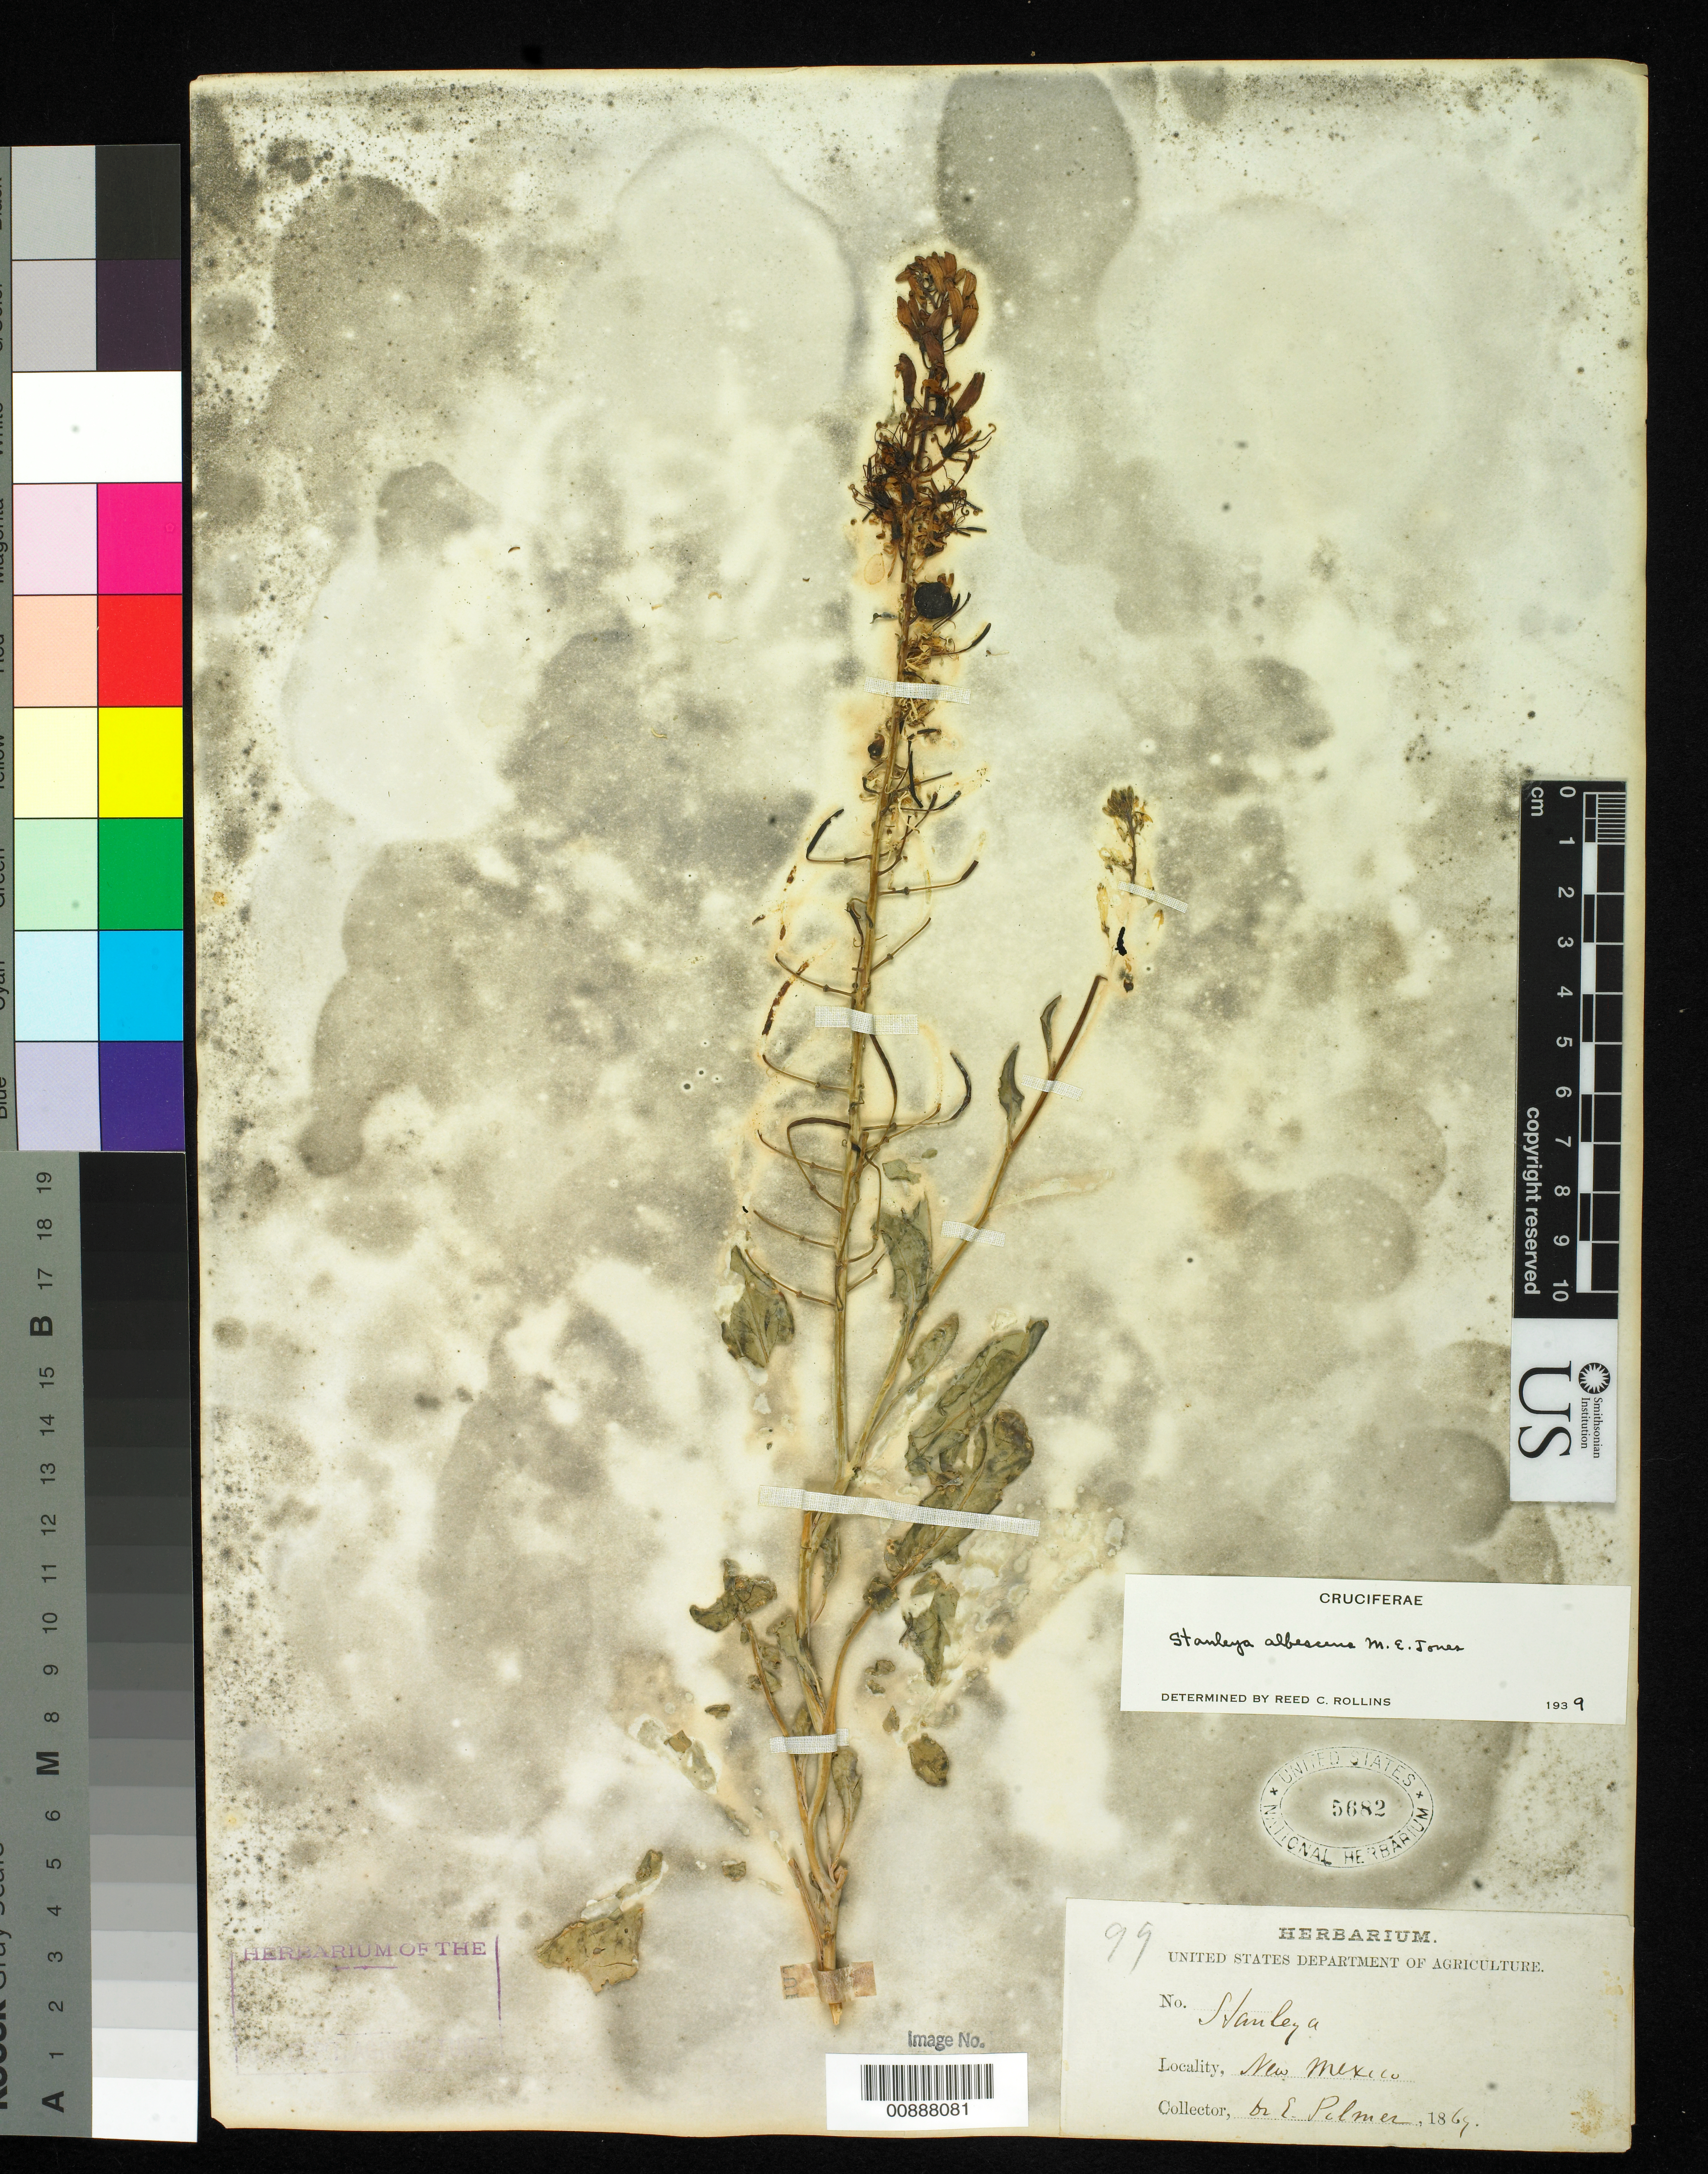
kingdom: Plantae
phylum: Tracheophyta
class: Magnoliopsida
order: Brassicales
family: Brassicaceae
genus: Stanleya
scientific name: Stanleya albescens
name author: M.E. Jones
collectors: E. Palmer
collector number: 99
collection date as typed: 1869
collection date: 1869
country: United States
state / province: New Mexico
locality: New Mexico.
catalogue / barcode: US 5682